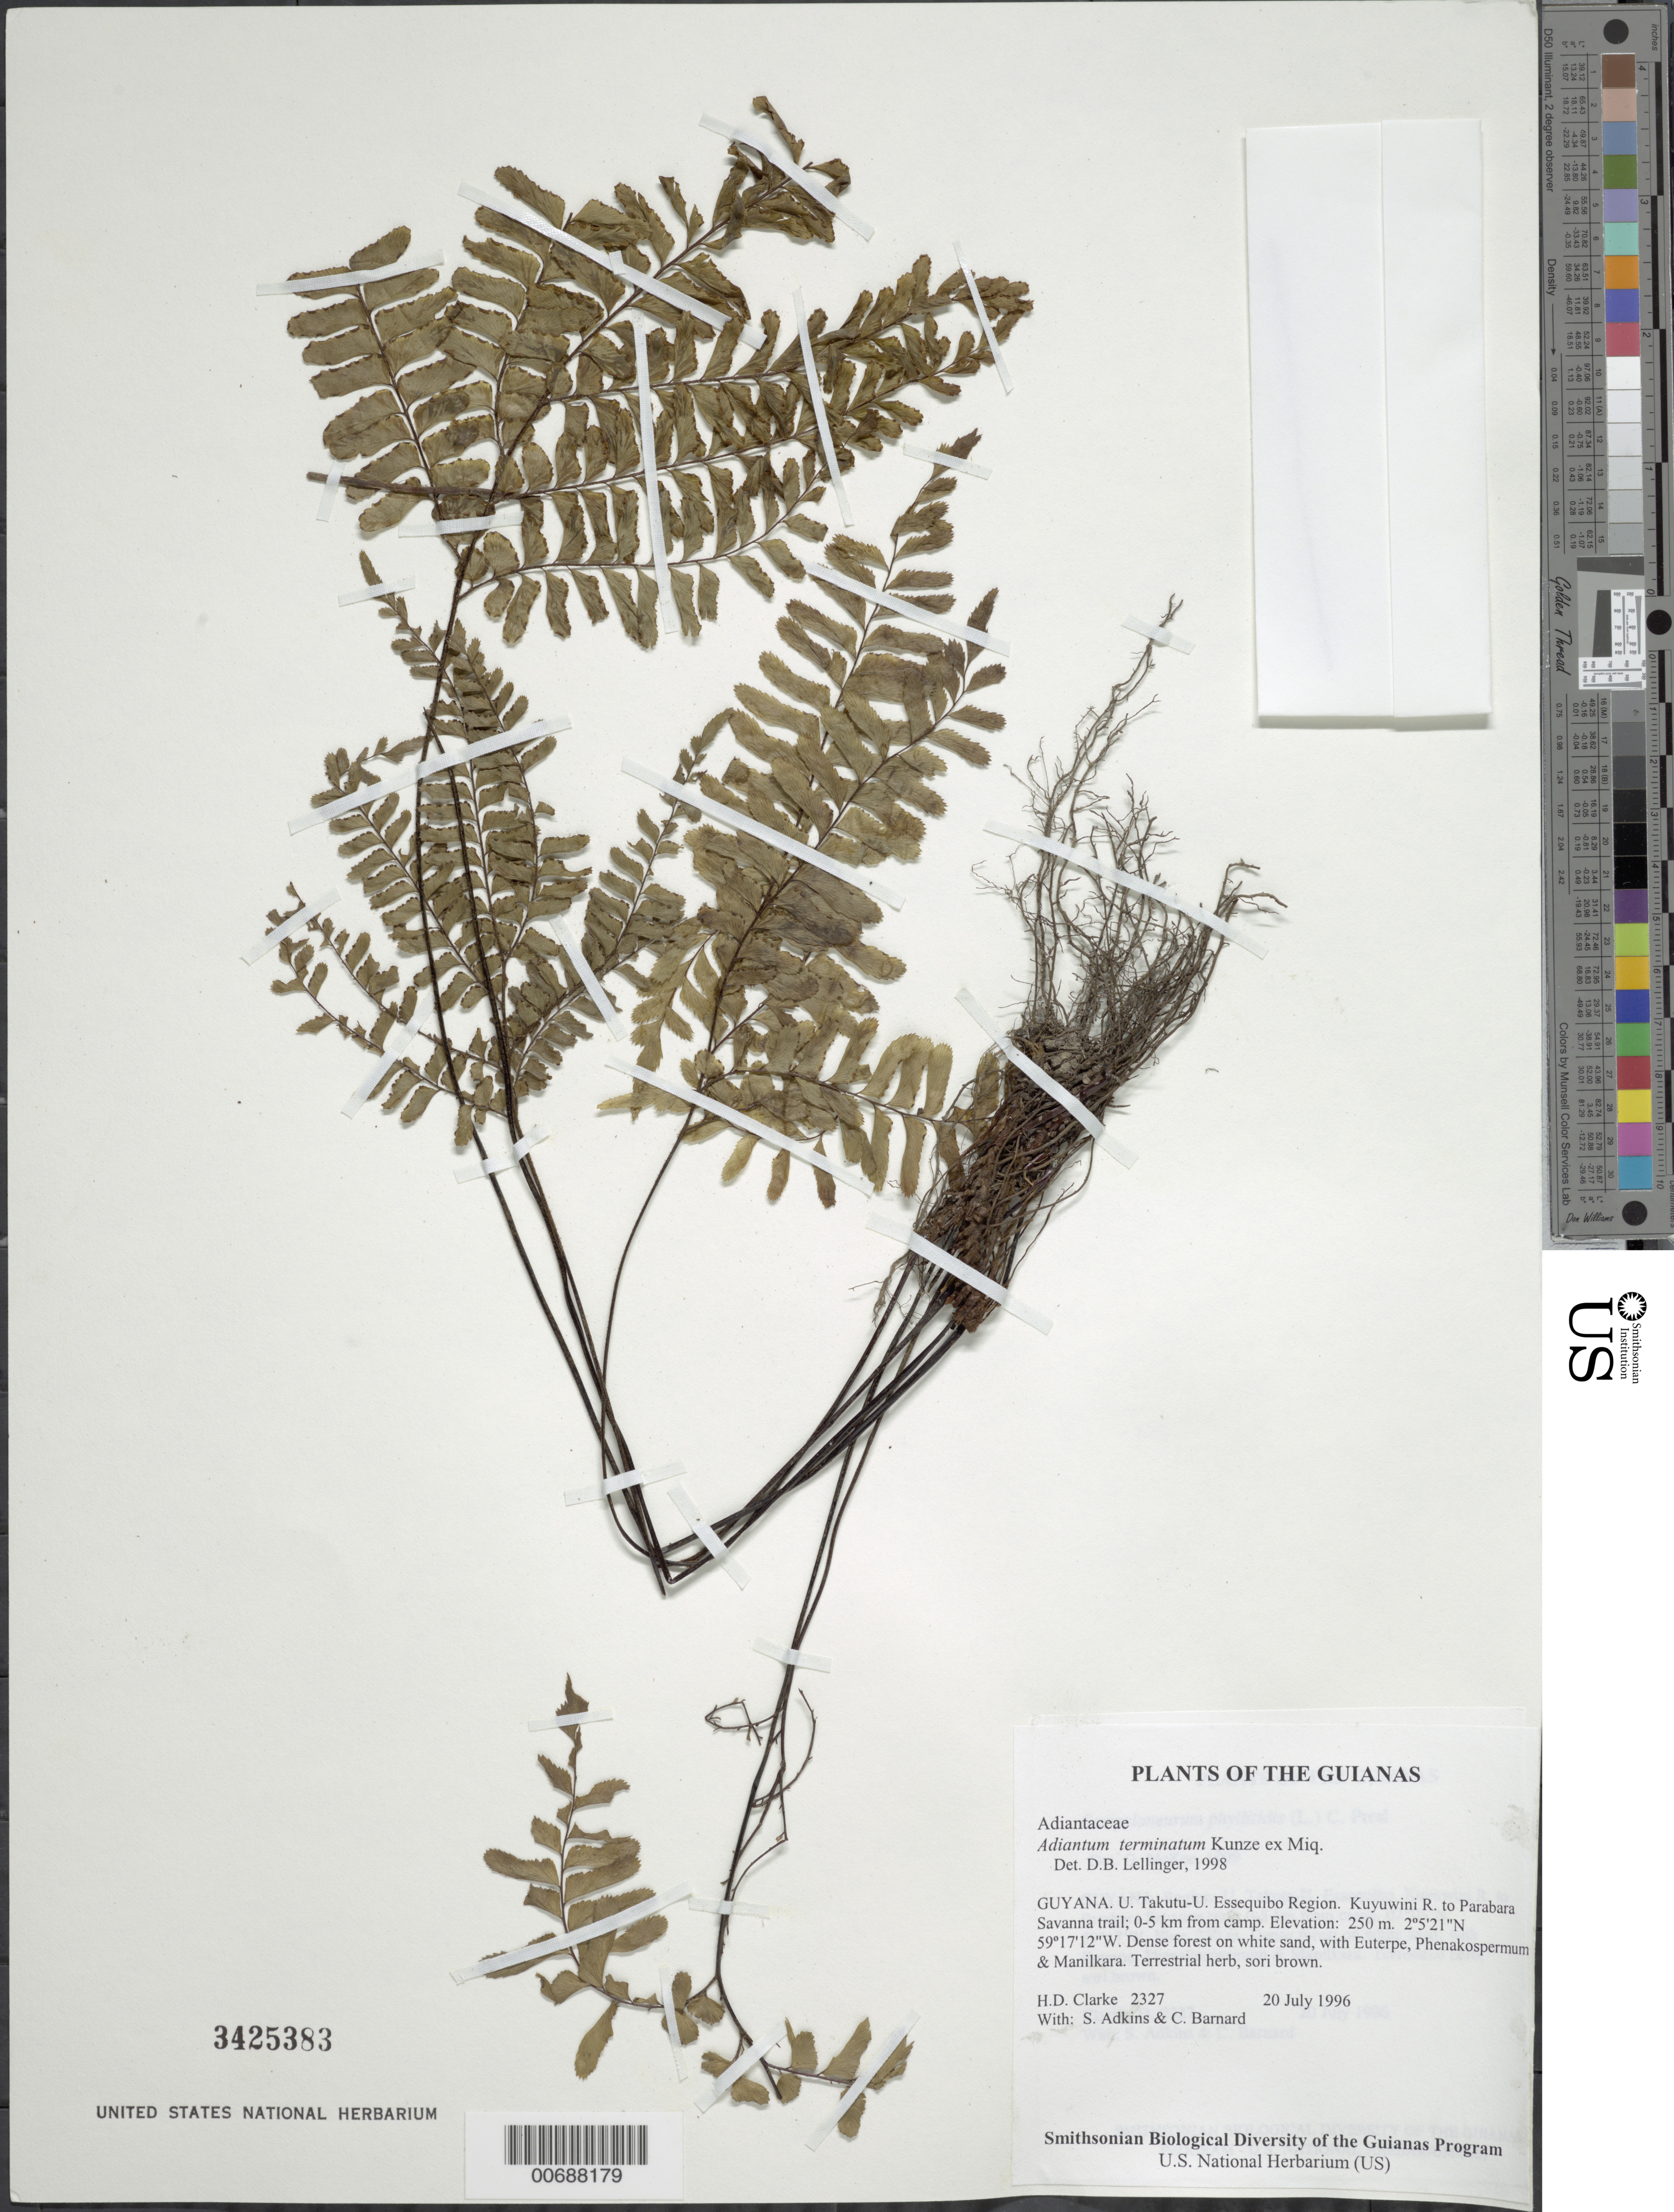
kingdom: Plantae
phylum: Tracheophyta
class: Polypodiopsida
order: Polypodiales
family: Pteridaceae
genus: Adiantum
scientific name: Adiantum terminatum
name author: Kunze ex Miq.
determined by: Lellinger, David B., (BOT), Smithsonian Institution - National Museum of Natural History (UNITED STATES)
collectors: H. D. Clarke, S. Adkins & C. Bernard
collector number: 2327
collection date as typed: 20 July 1996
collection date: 1996-07-20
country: Guyana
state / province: U. Takutu-U. Essequibo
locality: Kuyuwini R. to Parabara Savanna trail; 0-5 km from camp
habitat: Dense forest on white sand, with Euterpe, Phenakospermum & Manilkara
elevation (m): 250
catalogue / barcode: US 3425383